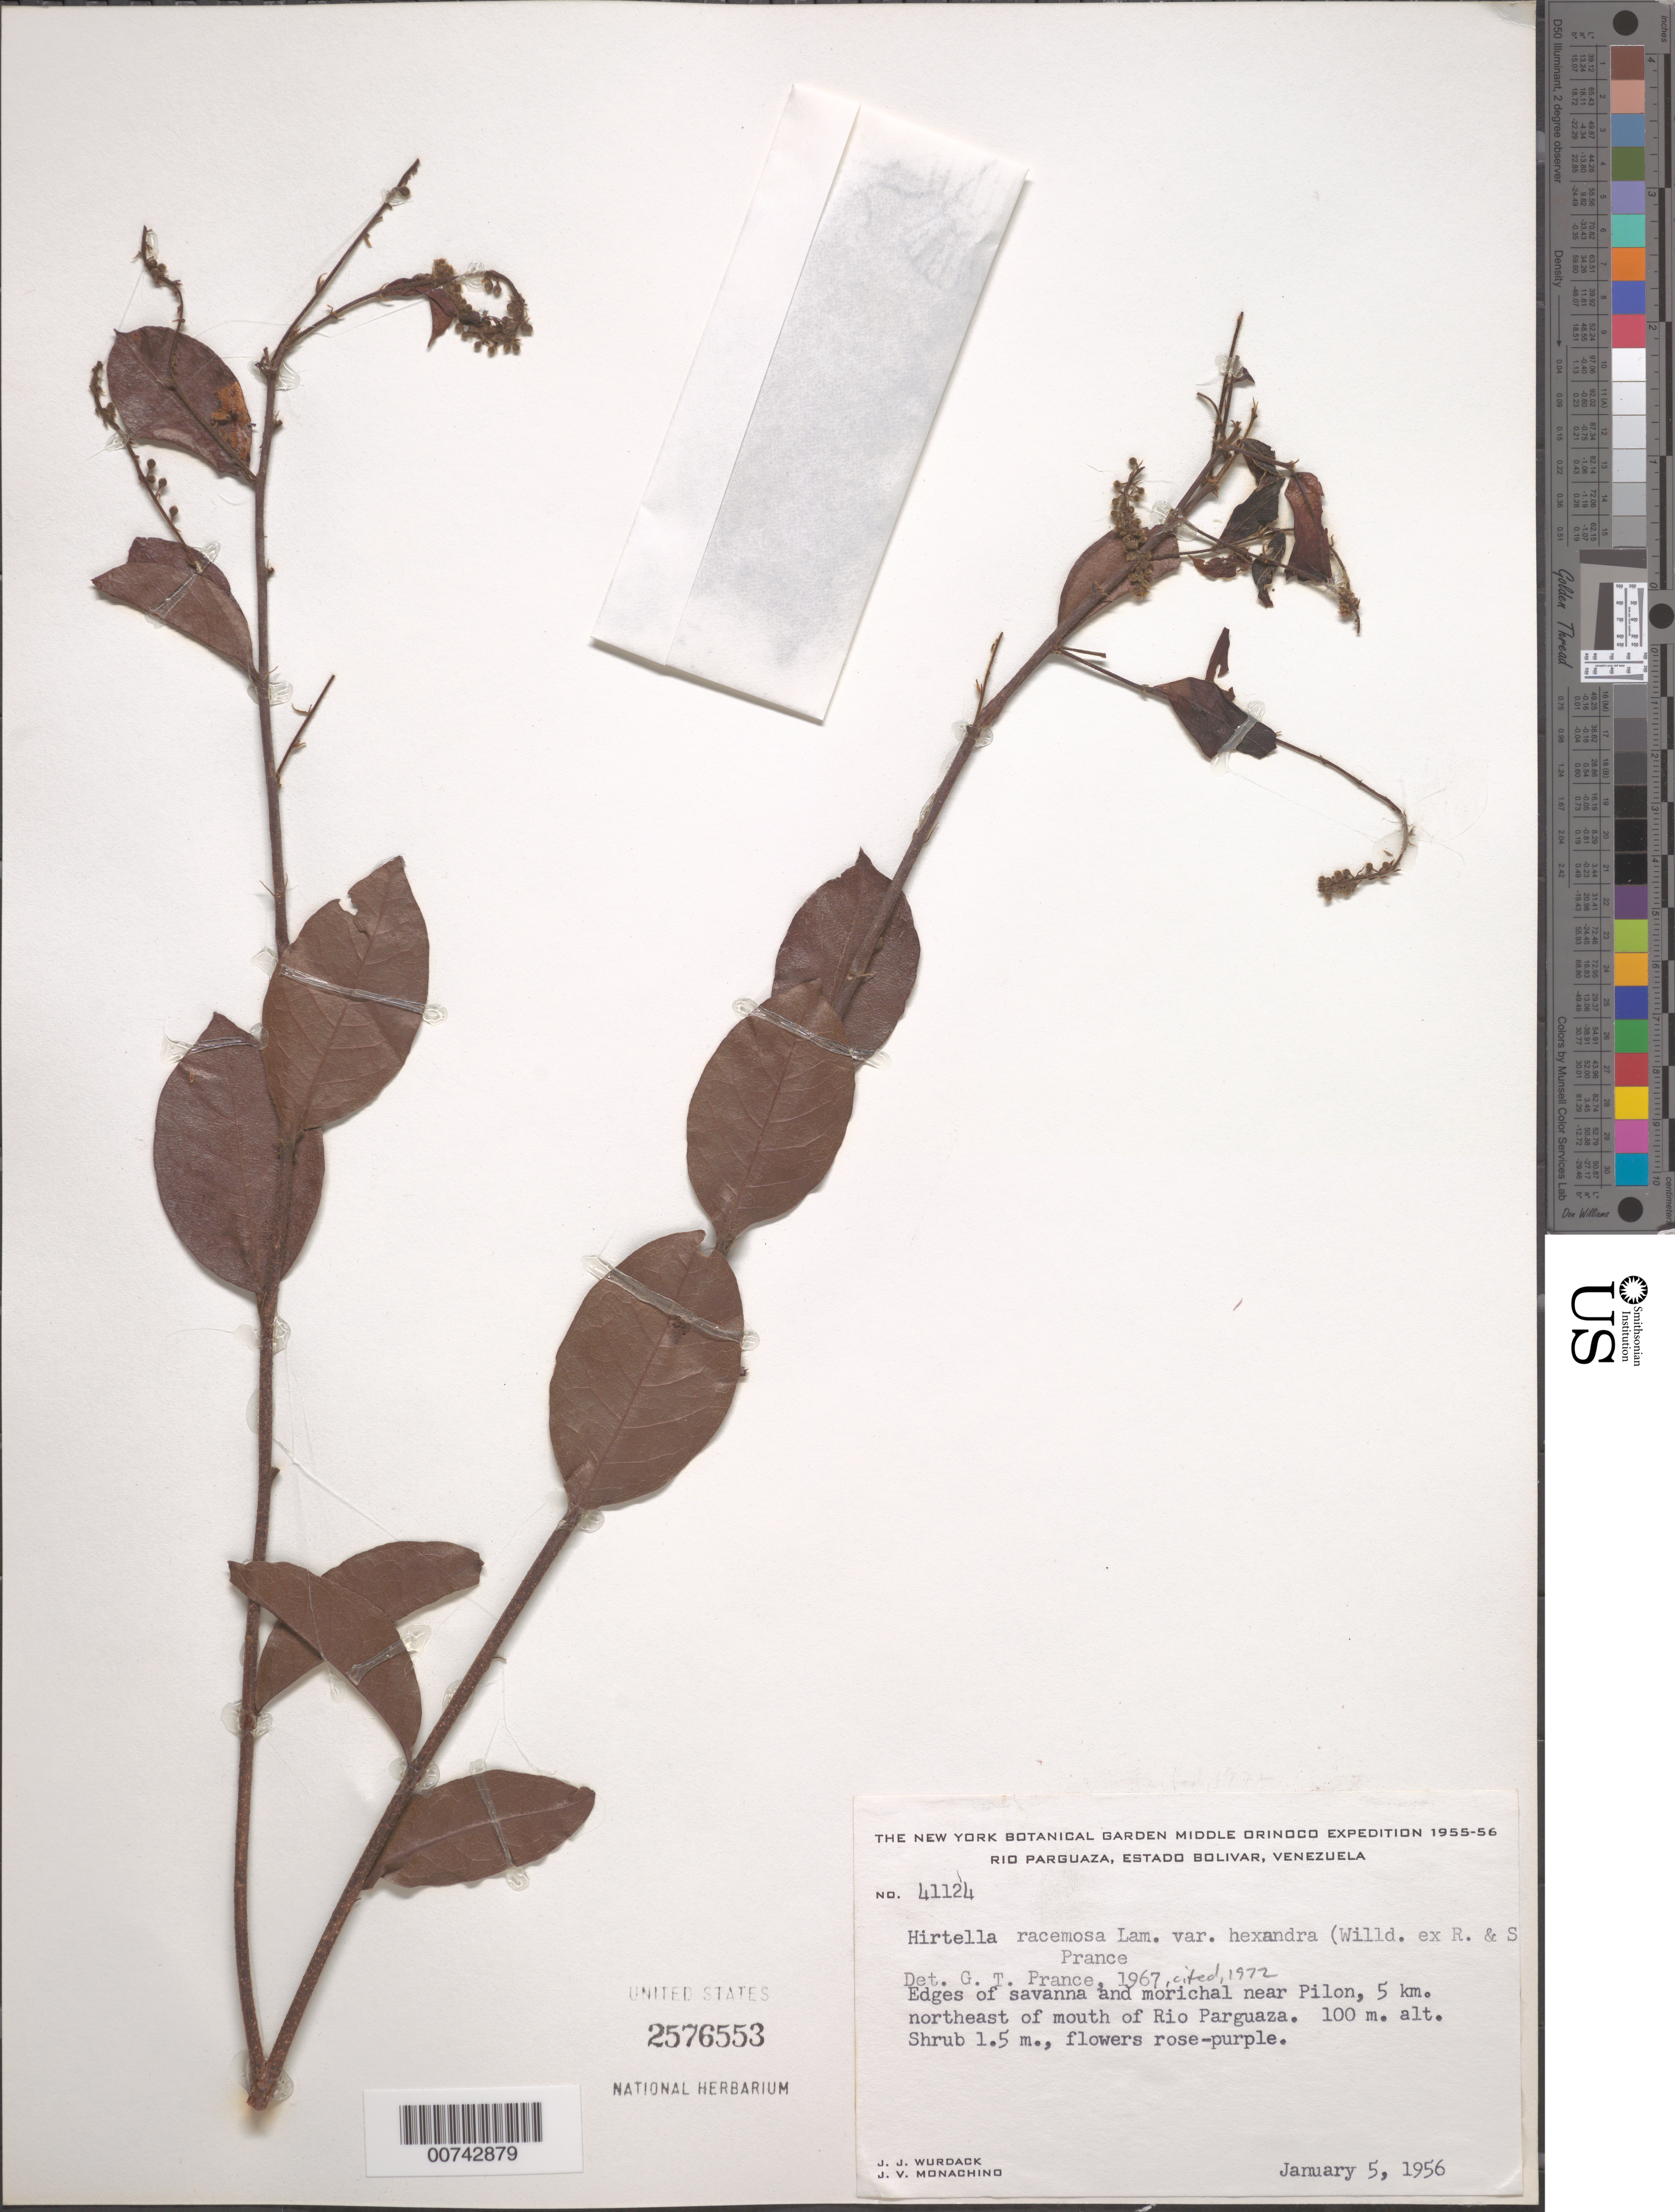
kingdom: Plantae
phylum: Tracheophyta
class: Magnoliopsida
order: Malpighiales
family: Chrysobalanaceae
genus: Hirtella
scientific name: Hirtella racemosa var. hexandra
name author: (Willd. ex Roem. & Schult.) Prance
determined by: Prance, G. T.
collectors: J. J. Wurdack & J. V. Monachino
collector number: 41124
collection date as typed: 5-Jan-56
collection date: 1956-01-05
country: Venezuela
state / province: Bolívar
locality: Pilon, near; 5 km NE of mouth of Río Parguaza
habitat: Edges of savanna and morichal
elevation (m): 100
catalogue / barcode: US 2576553